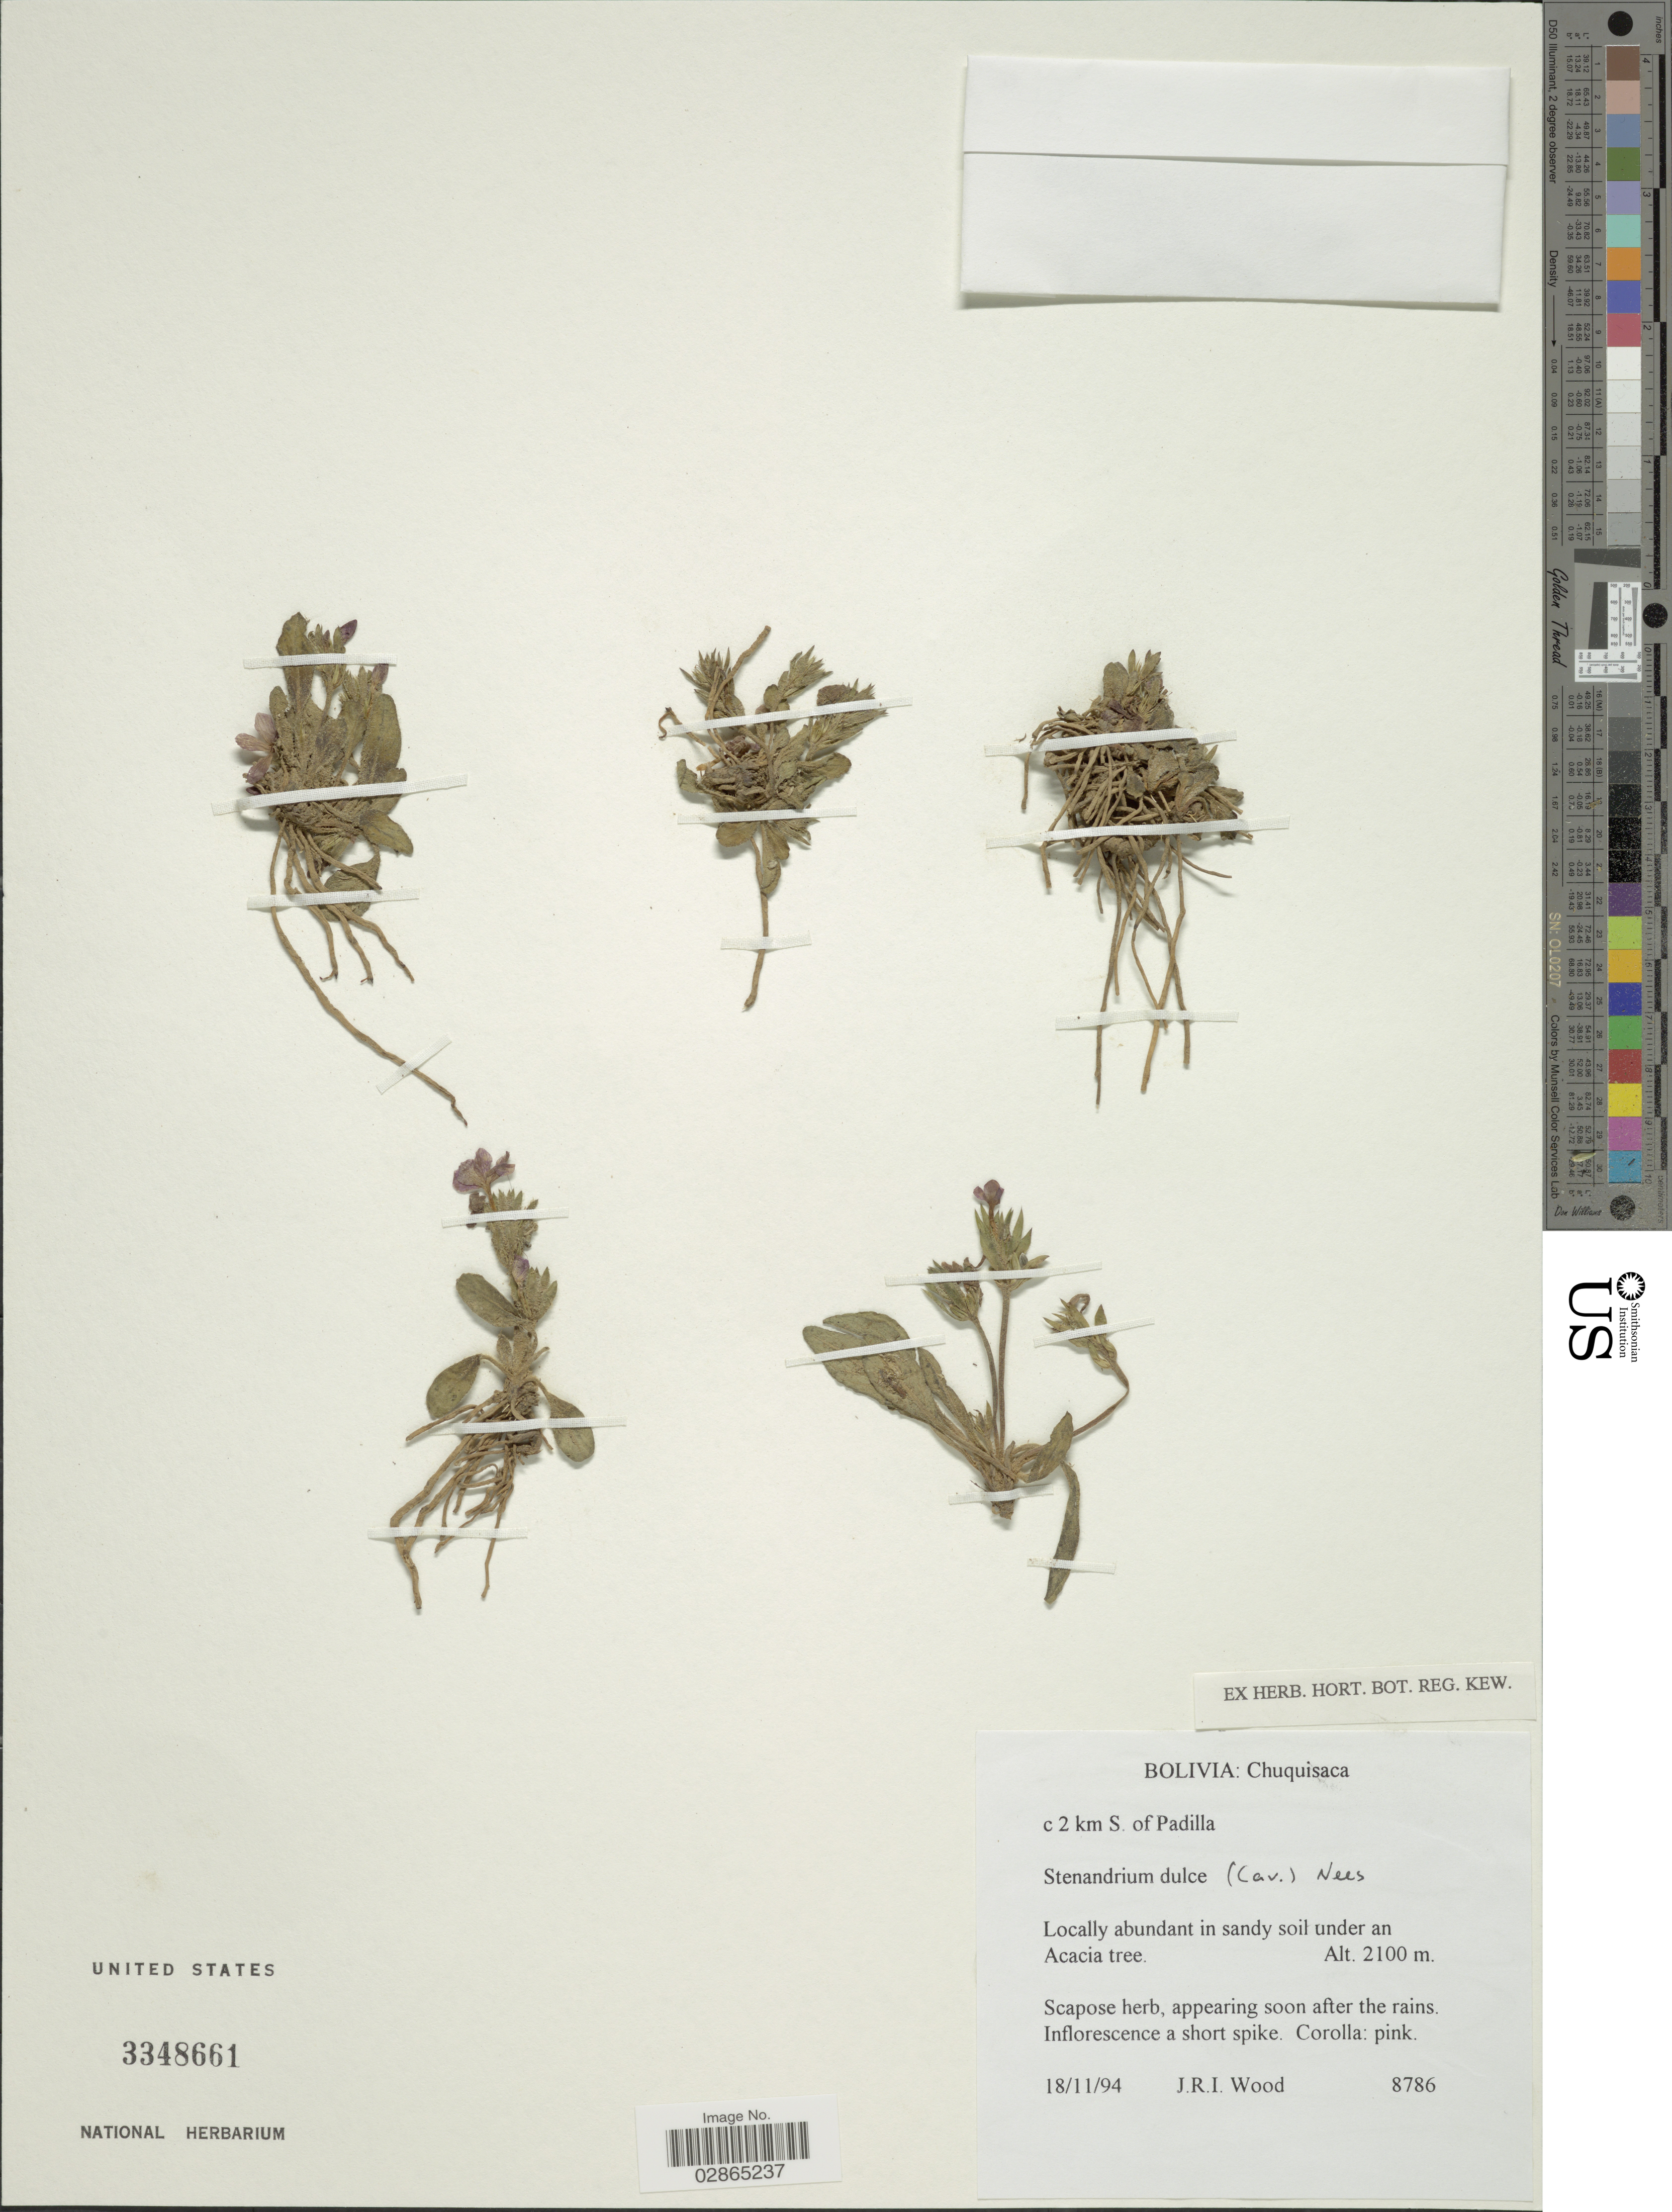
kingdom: Plantae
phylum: Tracheophyta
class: Magnoliopsida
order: Lamiales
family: Acanthaceae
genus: Stenandrium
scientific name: Stenandrium dulce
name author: (Cav.) Nees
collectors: J. R. I. Wood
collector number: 8786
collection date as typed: Transcribed d/m/y: 18/11/94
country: Bolivia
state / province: Chuquisaca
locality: C. 2 km S. of Padilla.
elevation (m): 2100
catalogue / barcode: US 3348661